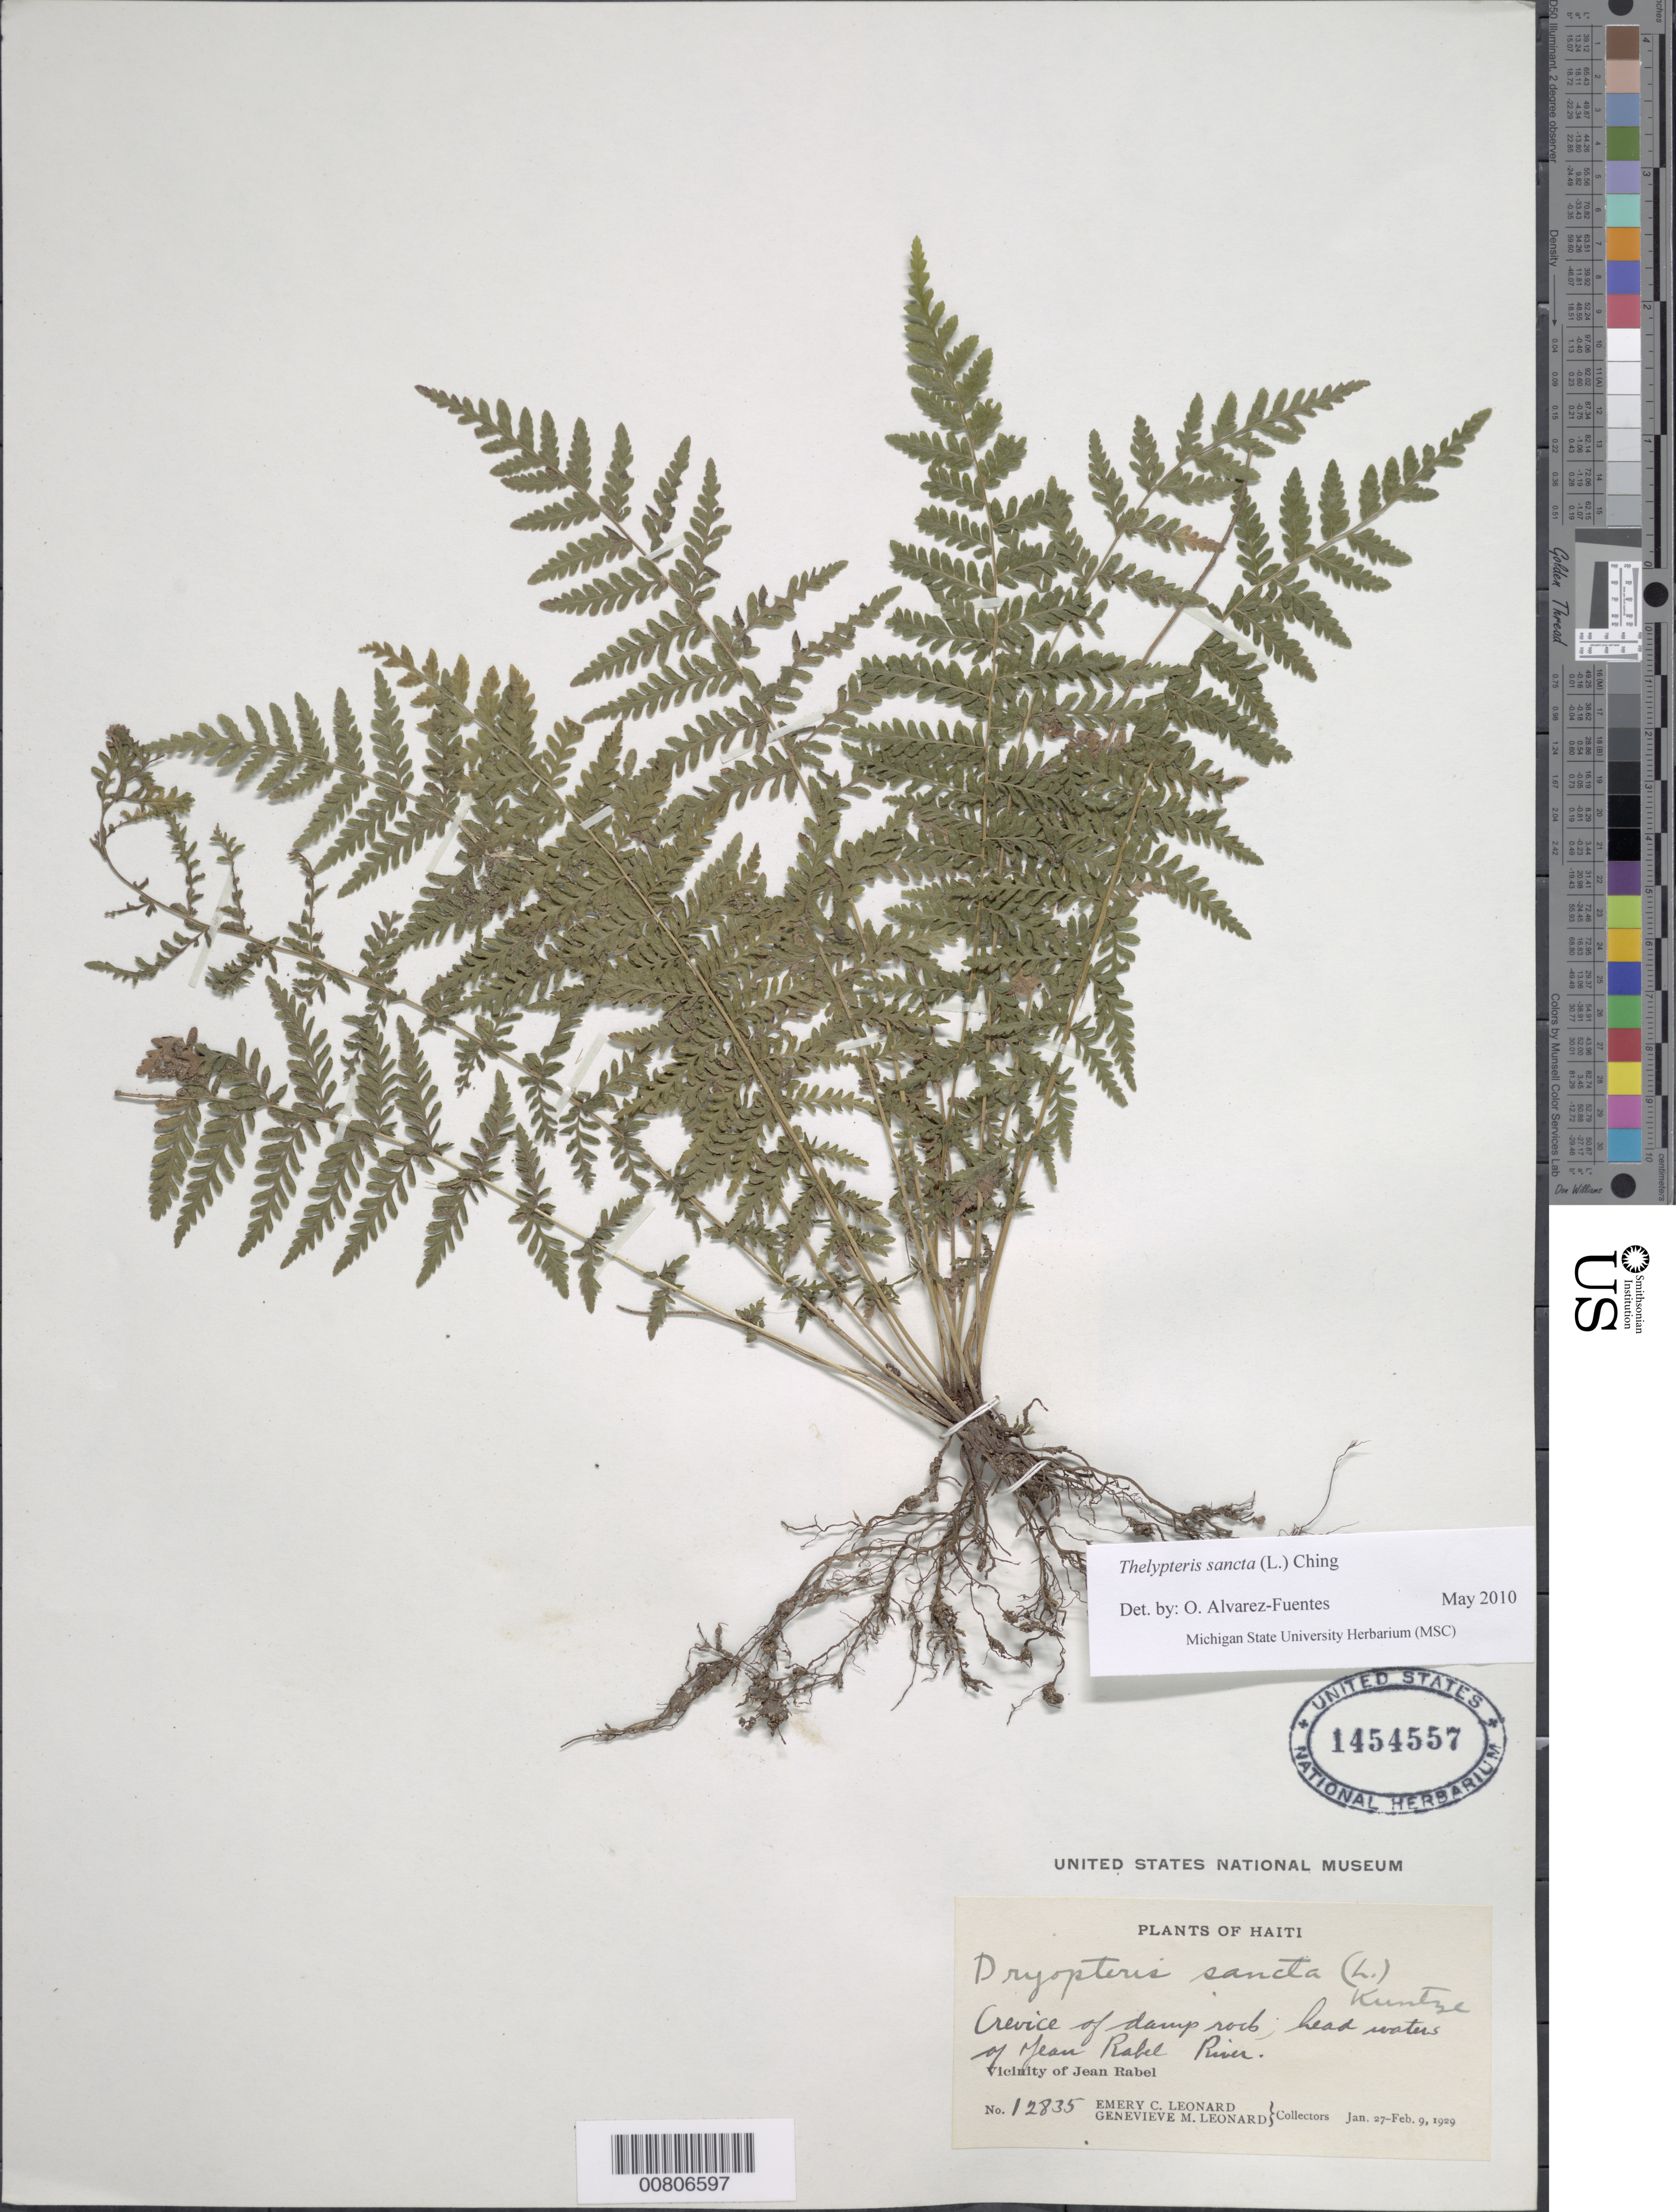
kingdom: Plantae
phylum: Tracheophyta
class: Polypodiopsida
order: Polypodiales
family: Thelypteridaceae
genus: Amauropelta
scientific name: Amauropelta sancta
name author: (L.) Pic. Serm.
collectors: E. C. Leonard & G. M. Leonard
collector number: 12835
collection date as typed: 27 Jan 1929 to 09 Feb 1929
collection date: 1929-01-27/1929-02-09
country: Haiti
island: Hispaniola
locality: Jean Rabel vicinity; headwaters of Jean Rabel R.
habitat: Crevice of damp rock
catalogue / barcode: US 1454557